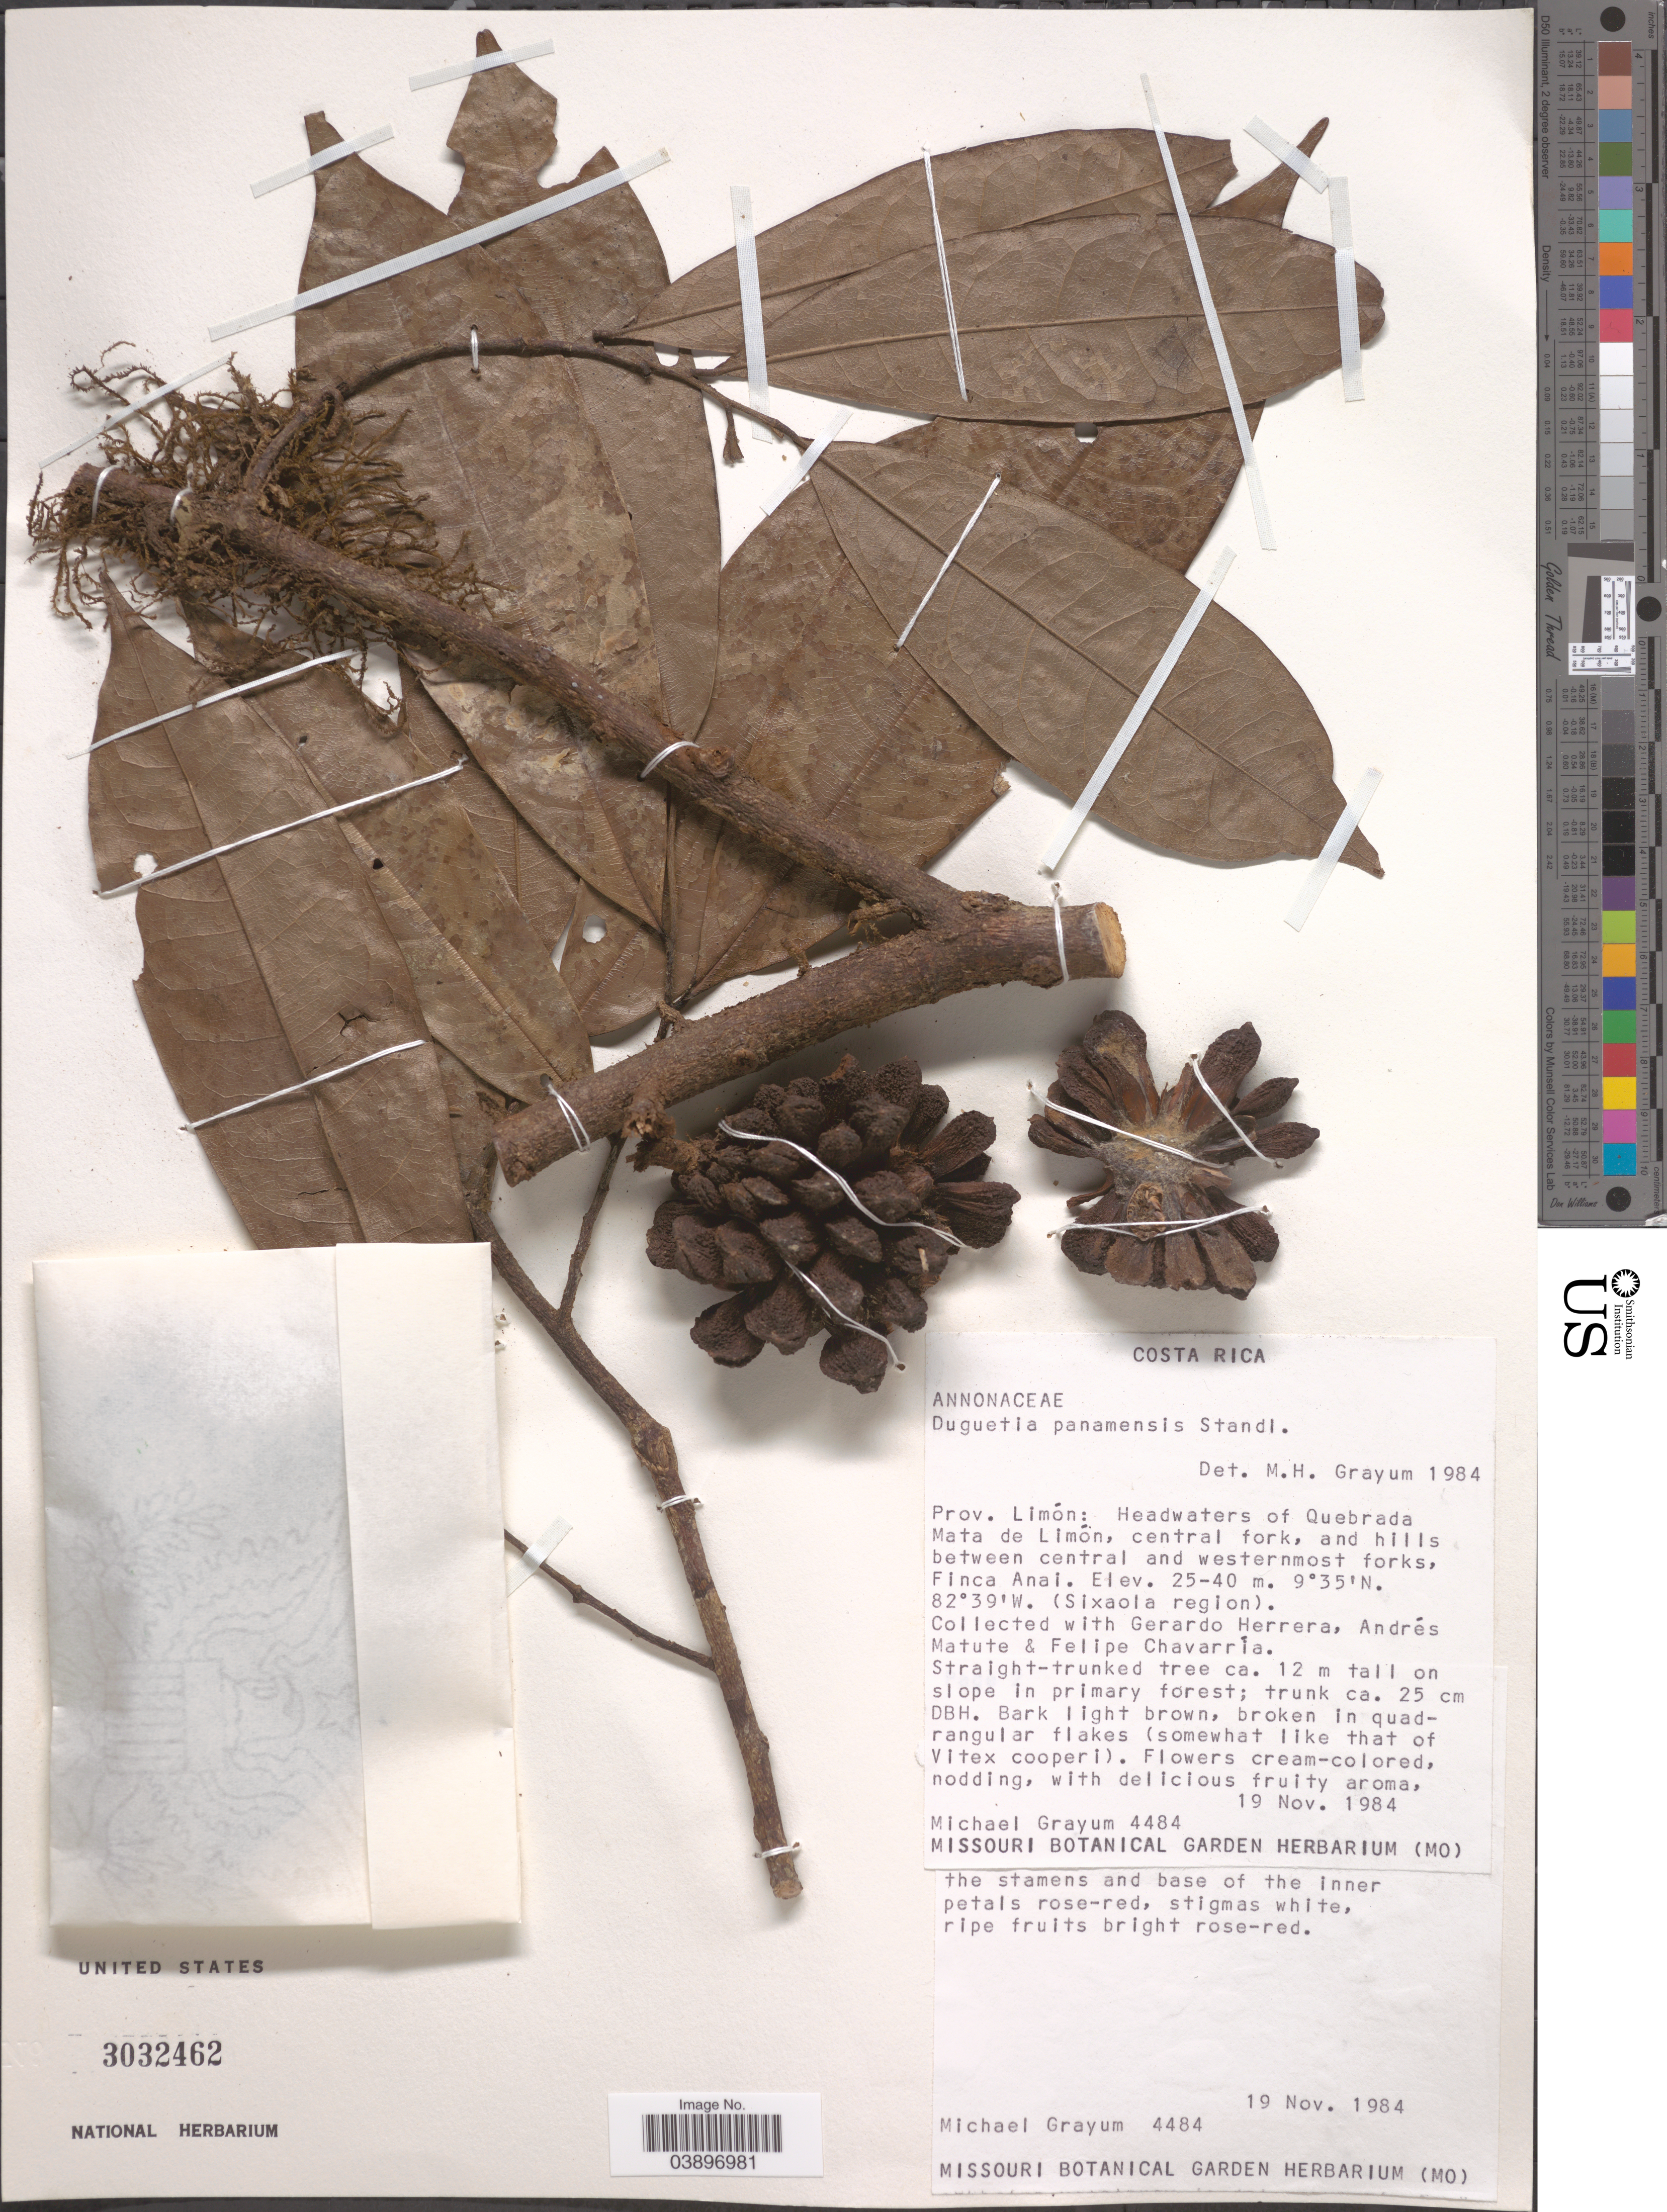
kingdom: Plantae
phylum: Tracheophyta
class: Magnoliopsida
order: Magnoliales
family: Annonaceae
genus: Duguetia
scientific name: Duguetia panamensis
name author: Standl.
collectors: M. H. Grayum, G. Herrera, A. Matute & F. Chavarria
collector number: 4484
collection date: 1984-11-19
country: Costa Rica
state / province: Limón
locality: Headwaters of Quebrada Mata de Limón, central fork, and hills between central and westernmost forks, Finca Anal. (Sixaola region).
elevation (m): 25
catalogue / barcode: US 3032462